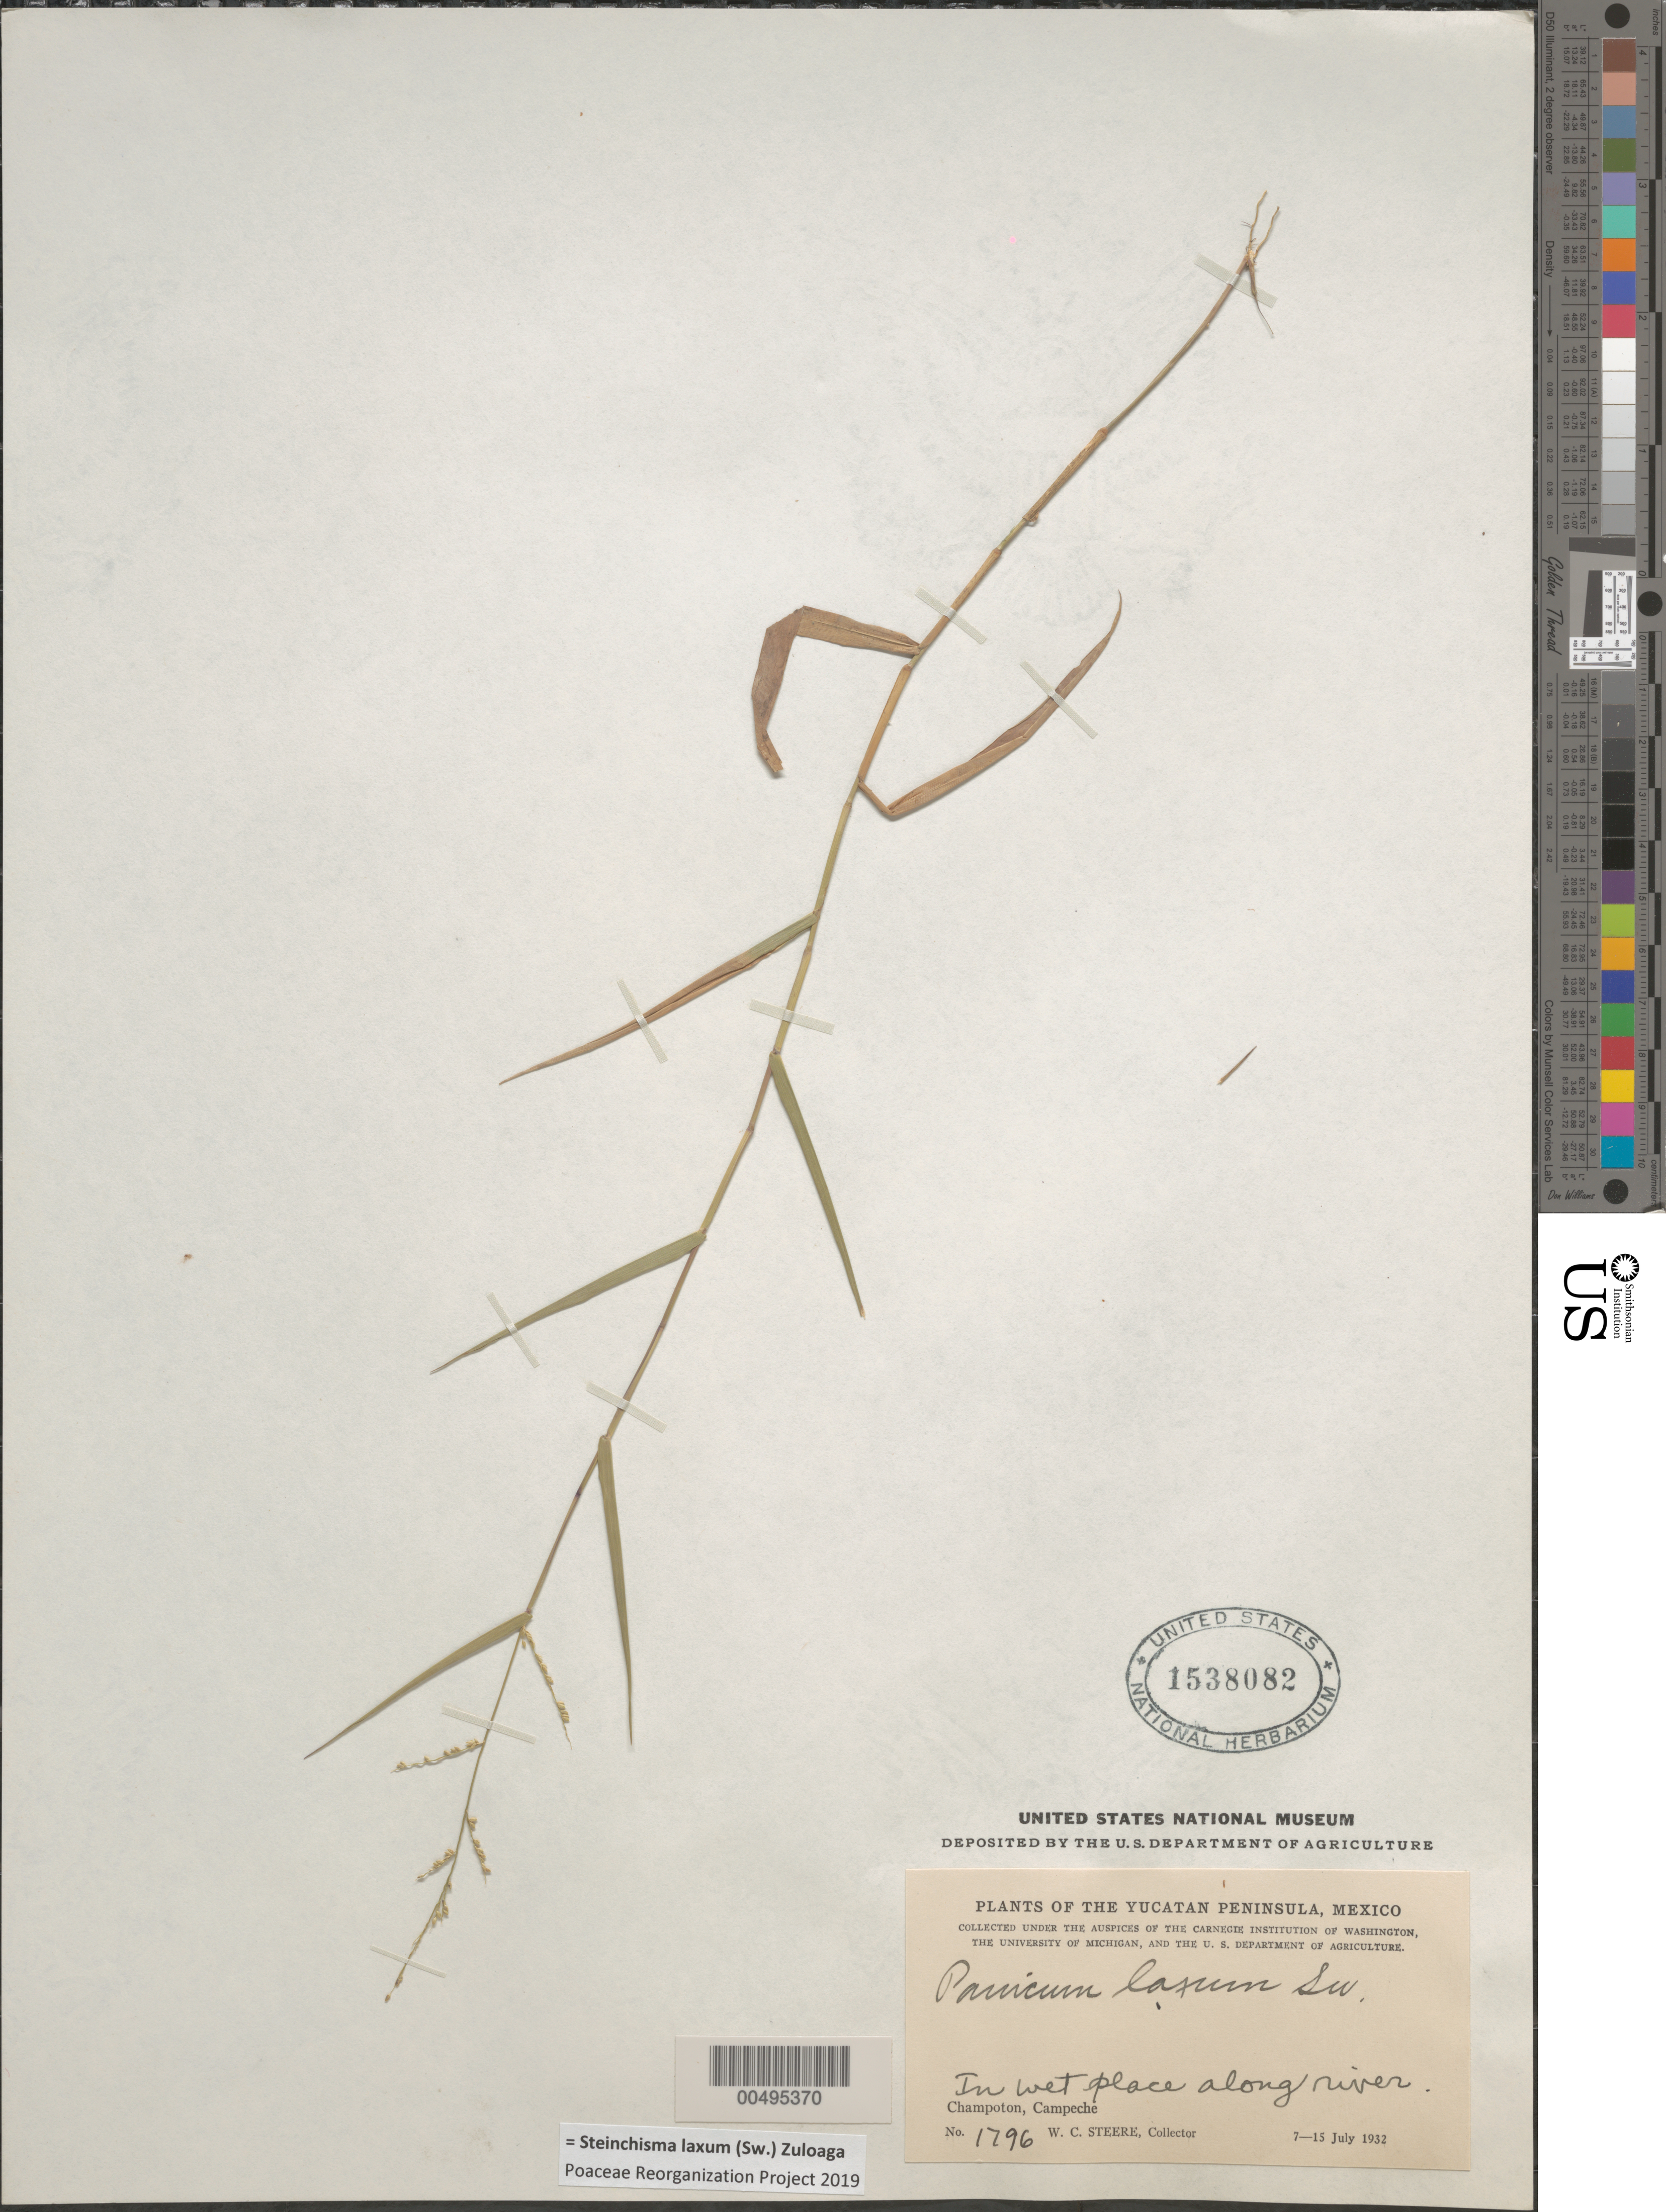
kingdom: Plantae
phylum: Tracheophyta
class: Liliopsida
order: Poales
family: Poaceae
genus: Panicum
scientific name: Panicum laxum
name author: Sw.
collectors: W. C. Steere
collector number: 1796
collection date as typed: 7 Jul 1932 to 15 Jul 1932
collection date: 1932-07-07/1932-07-15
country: Mexico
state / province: Chiapas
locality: Yucatan Peninsula, Champoton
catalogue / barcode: US 1538082